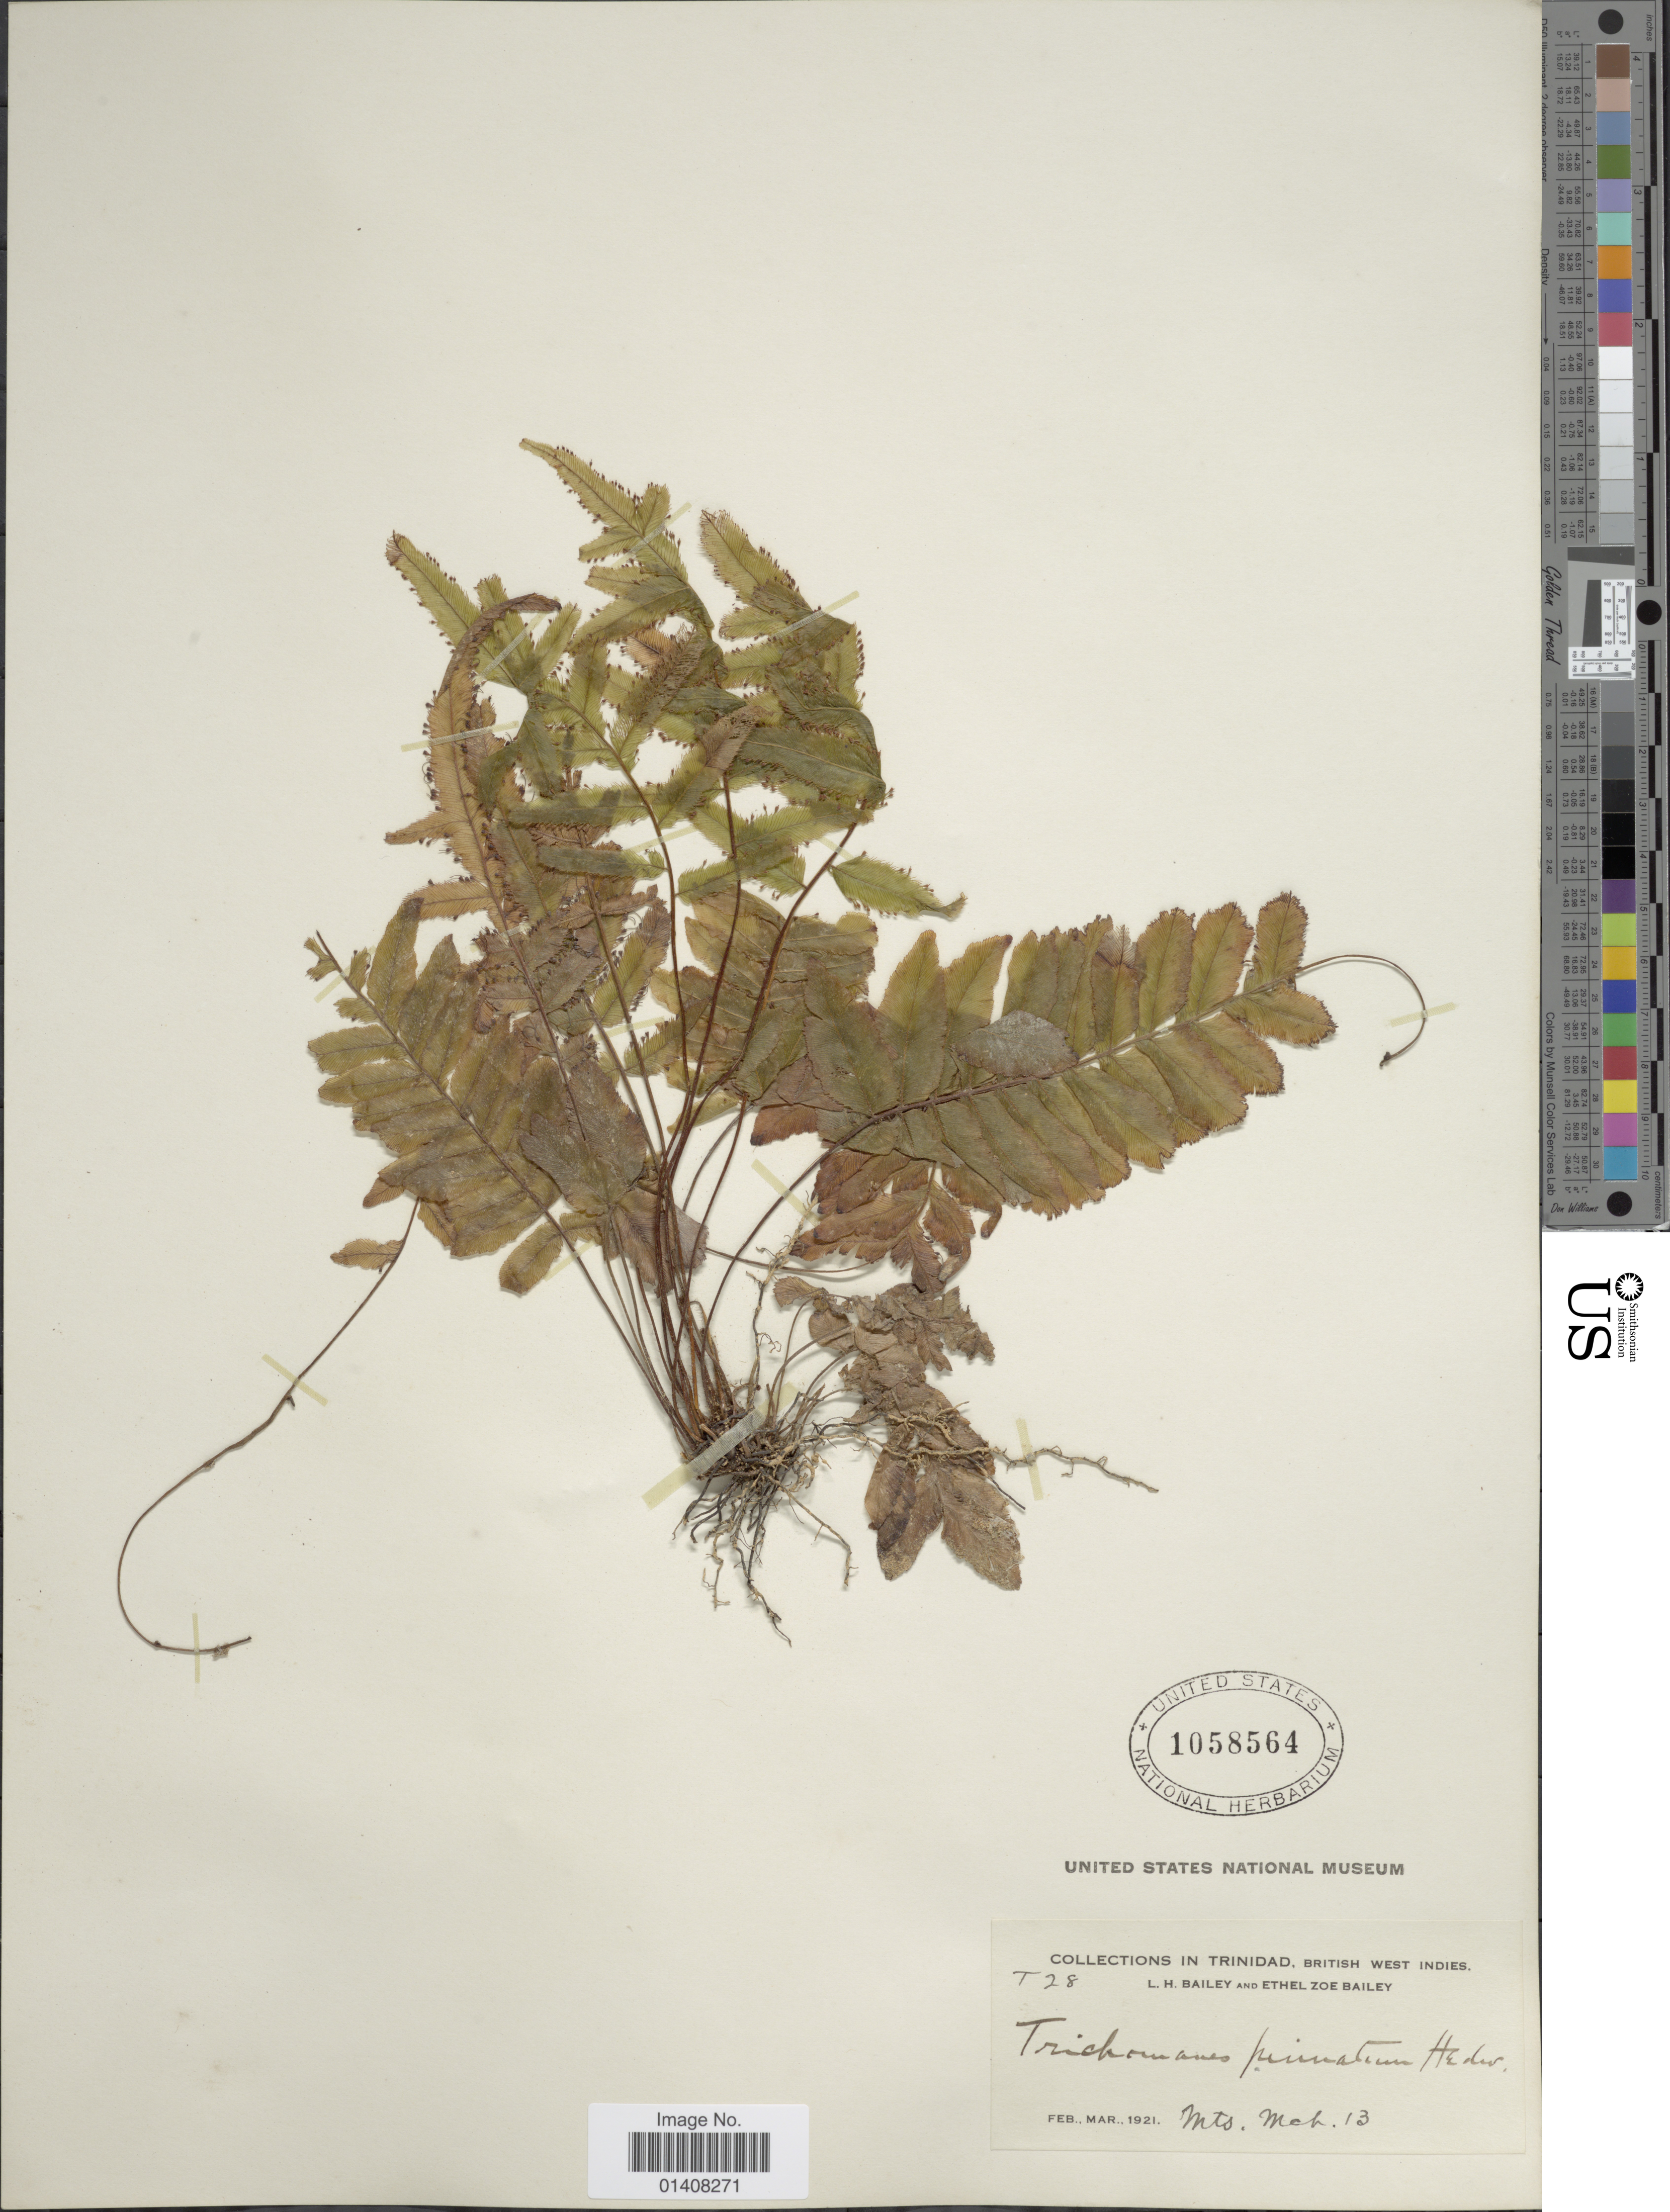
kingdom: Plantae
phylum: Tracheophyta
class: Polypodiopsida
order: Hymenophyllales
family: Hymenophyllaceae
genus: Trichomanes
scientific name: Trichomanes pinnatum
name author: Hedw.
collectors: L. H. Bailey & E. Z. Bailey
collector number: T28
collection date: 1921-03-13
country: Trinidad and Tobago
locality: Trinidad, british West Indies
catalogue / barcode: US 1058564